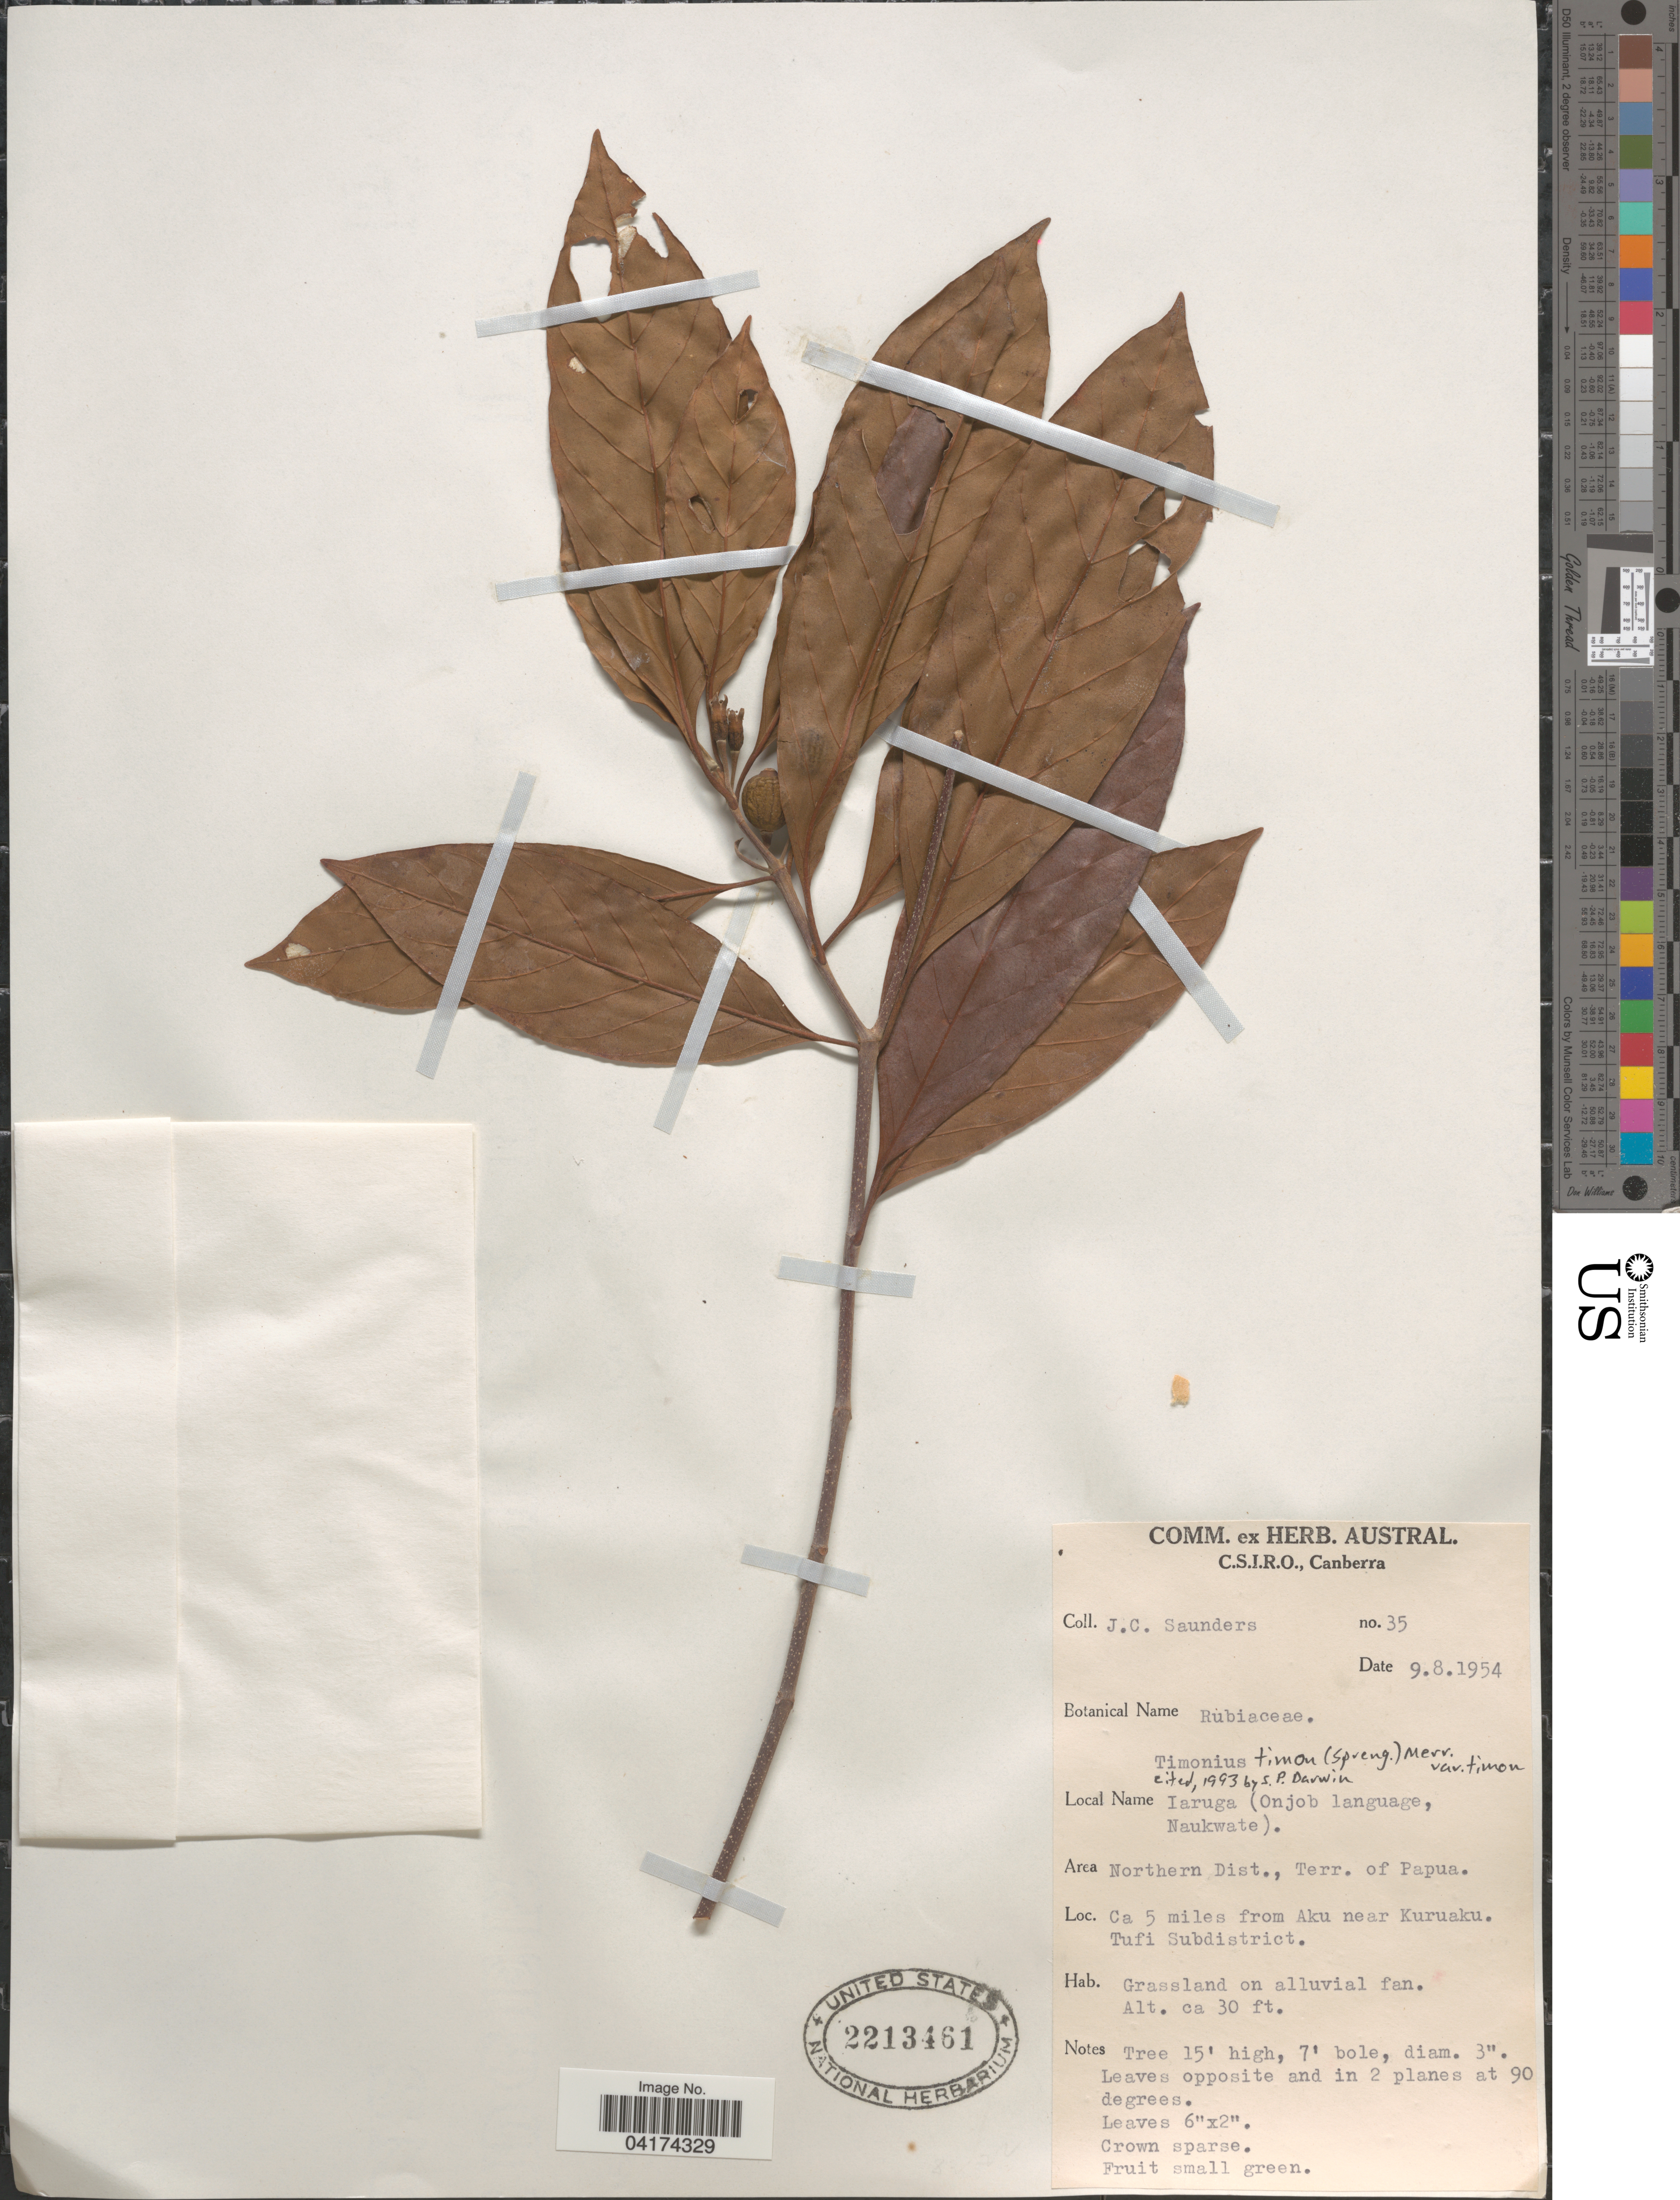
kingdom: Plantae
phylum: Tracheophyta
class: Magnoliopsida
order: Gentianales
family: Rubiaceae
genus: Timonius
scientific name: Timonius timon var. timon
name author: (Spreng.) Merr.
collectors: J. C. Saunders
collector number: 35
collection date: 1954-08-09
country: Papua New Guinea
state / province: Northern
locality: Northern Dist., Terr. of Papua. Ca 5 miles from Aku near Kuruaku. Tufi Subdistrict.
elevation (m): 9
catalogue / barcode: US 2213461